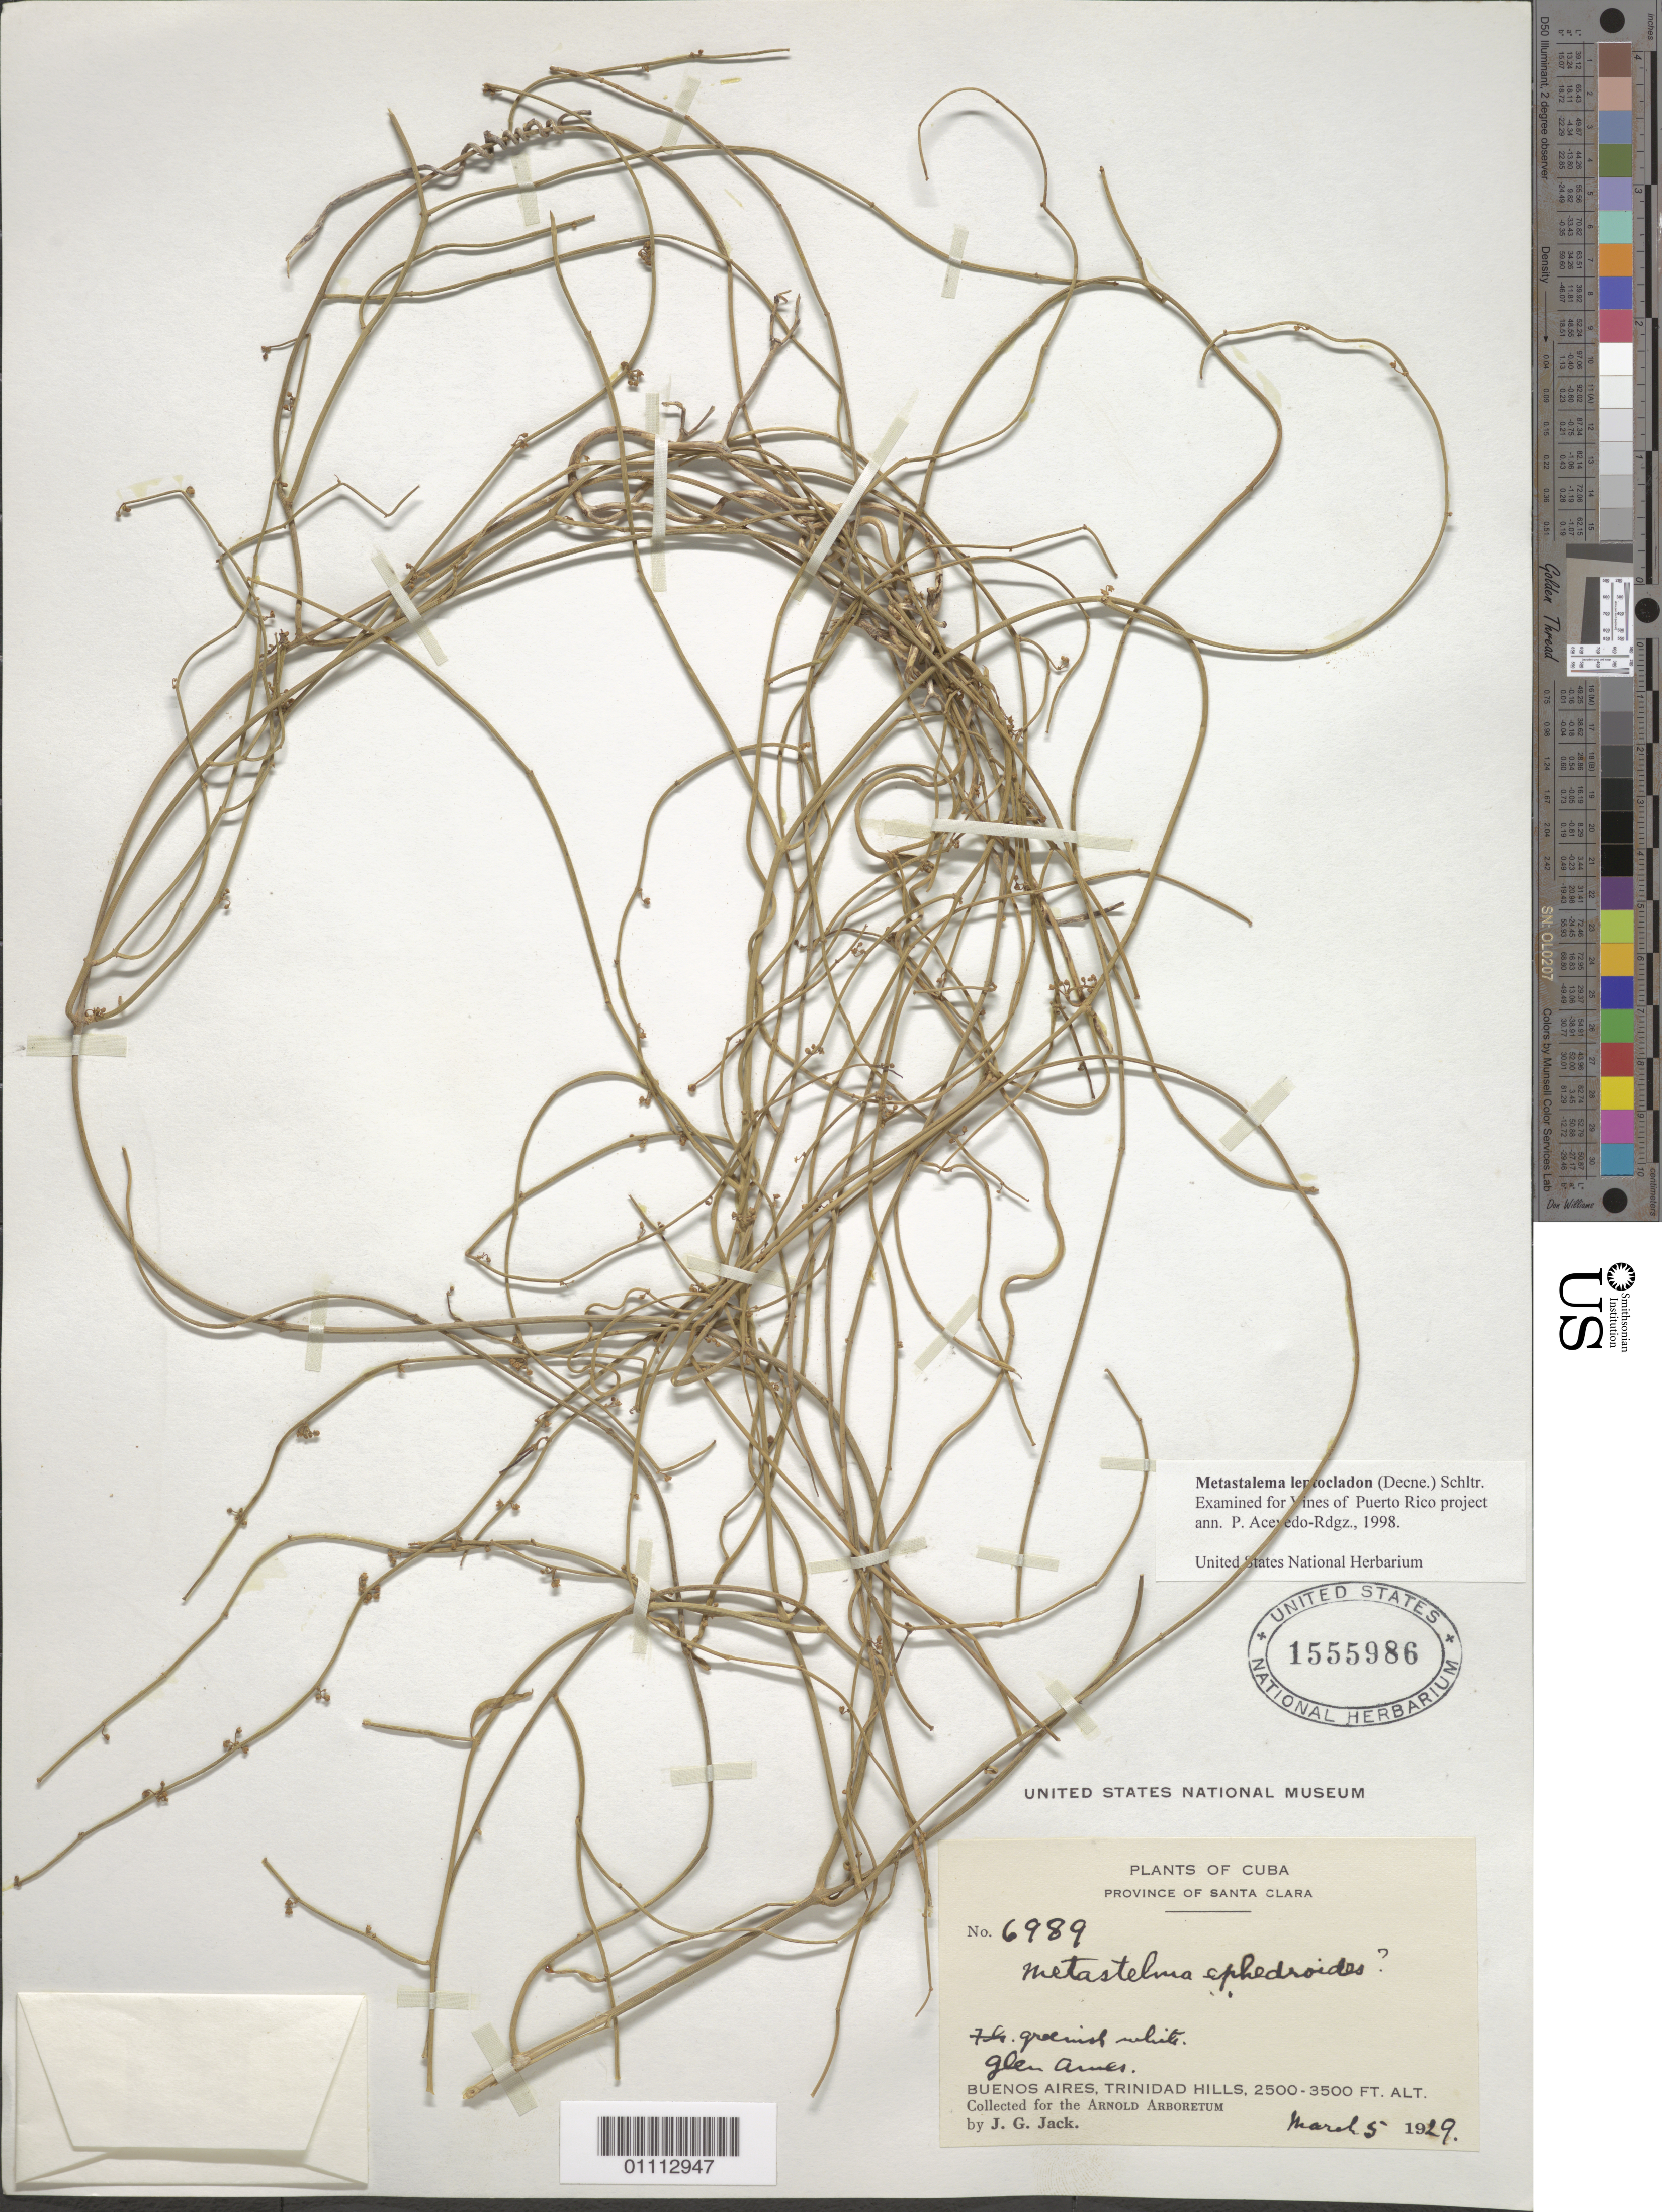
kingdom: Plantae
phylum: Tracheophyta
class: Magnoliopsida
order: Gentianales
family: Apocynaceae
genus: Metastelma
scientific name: Metastelma leptocladum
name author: (Decne.) Schltr.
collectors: J. G. Jack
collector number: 6989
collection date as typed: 05 Mar 1929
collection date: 1929-03-05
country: Cuba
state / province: Sancti Spiritus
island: Cuba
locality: Province of Santa Clara Buenos Aires, Trinidad Hills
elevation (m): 762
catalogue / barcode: US 1555986